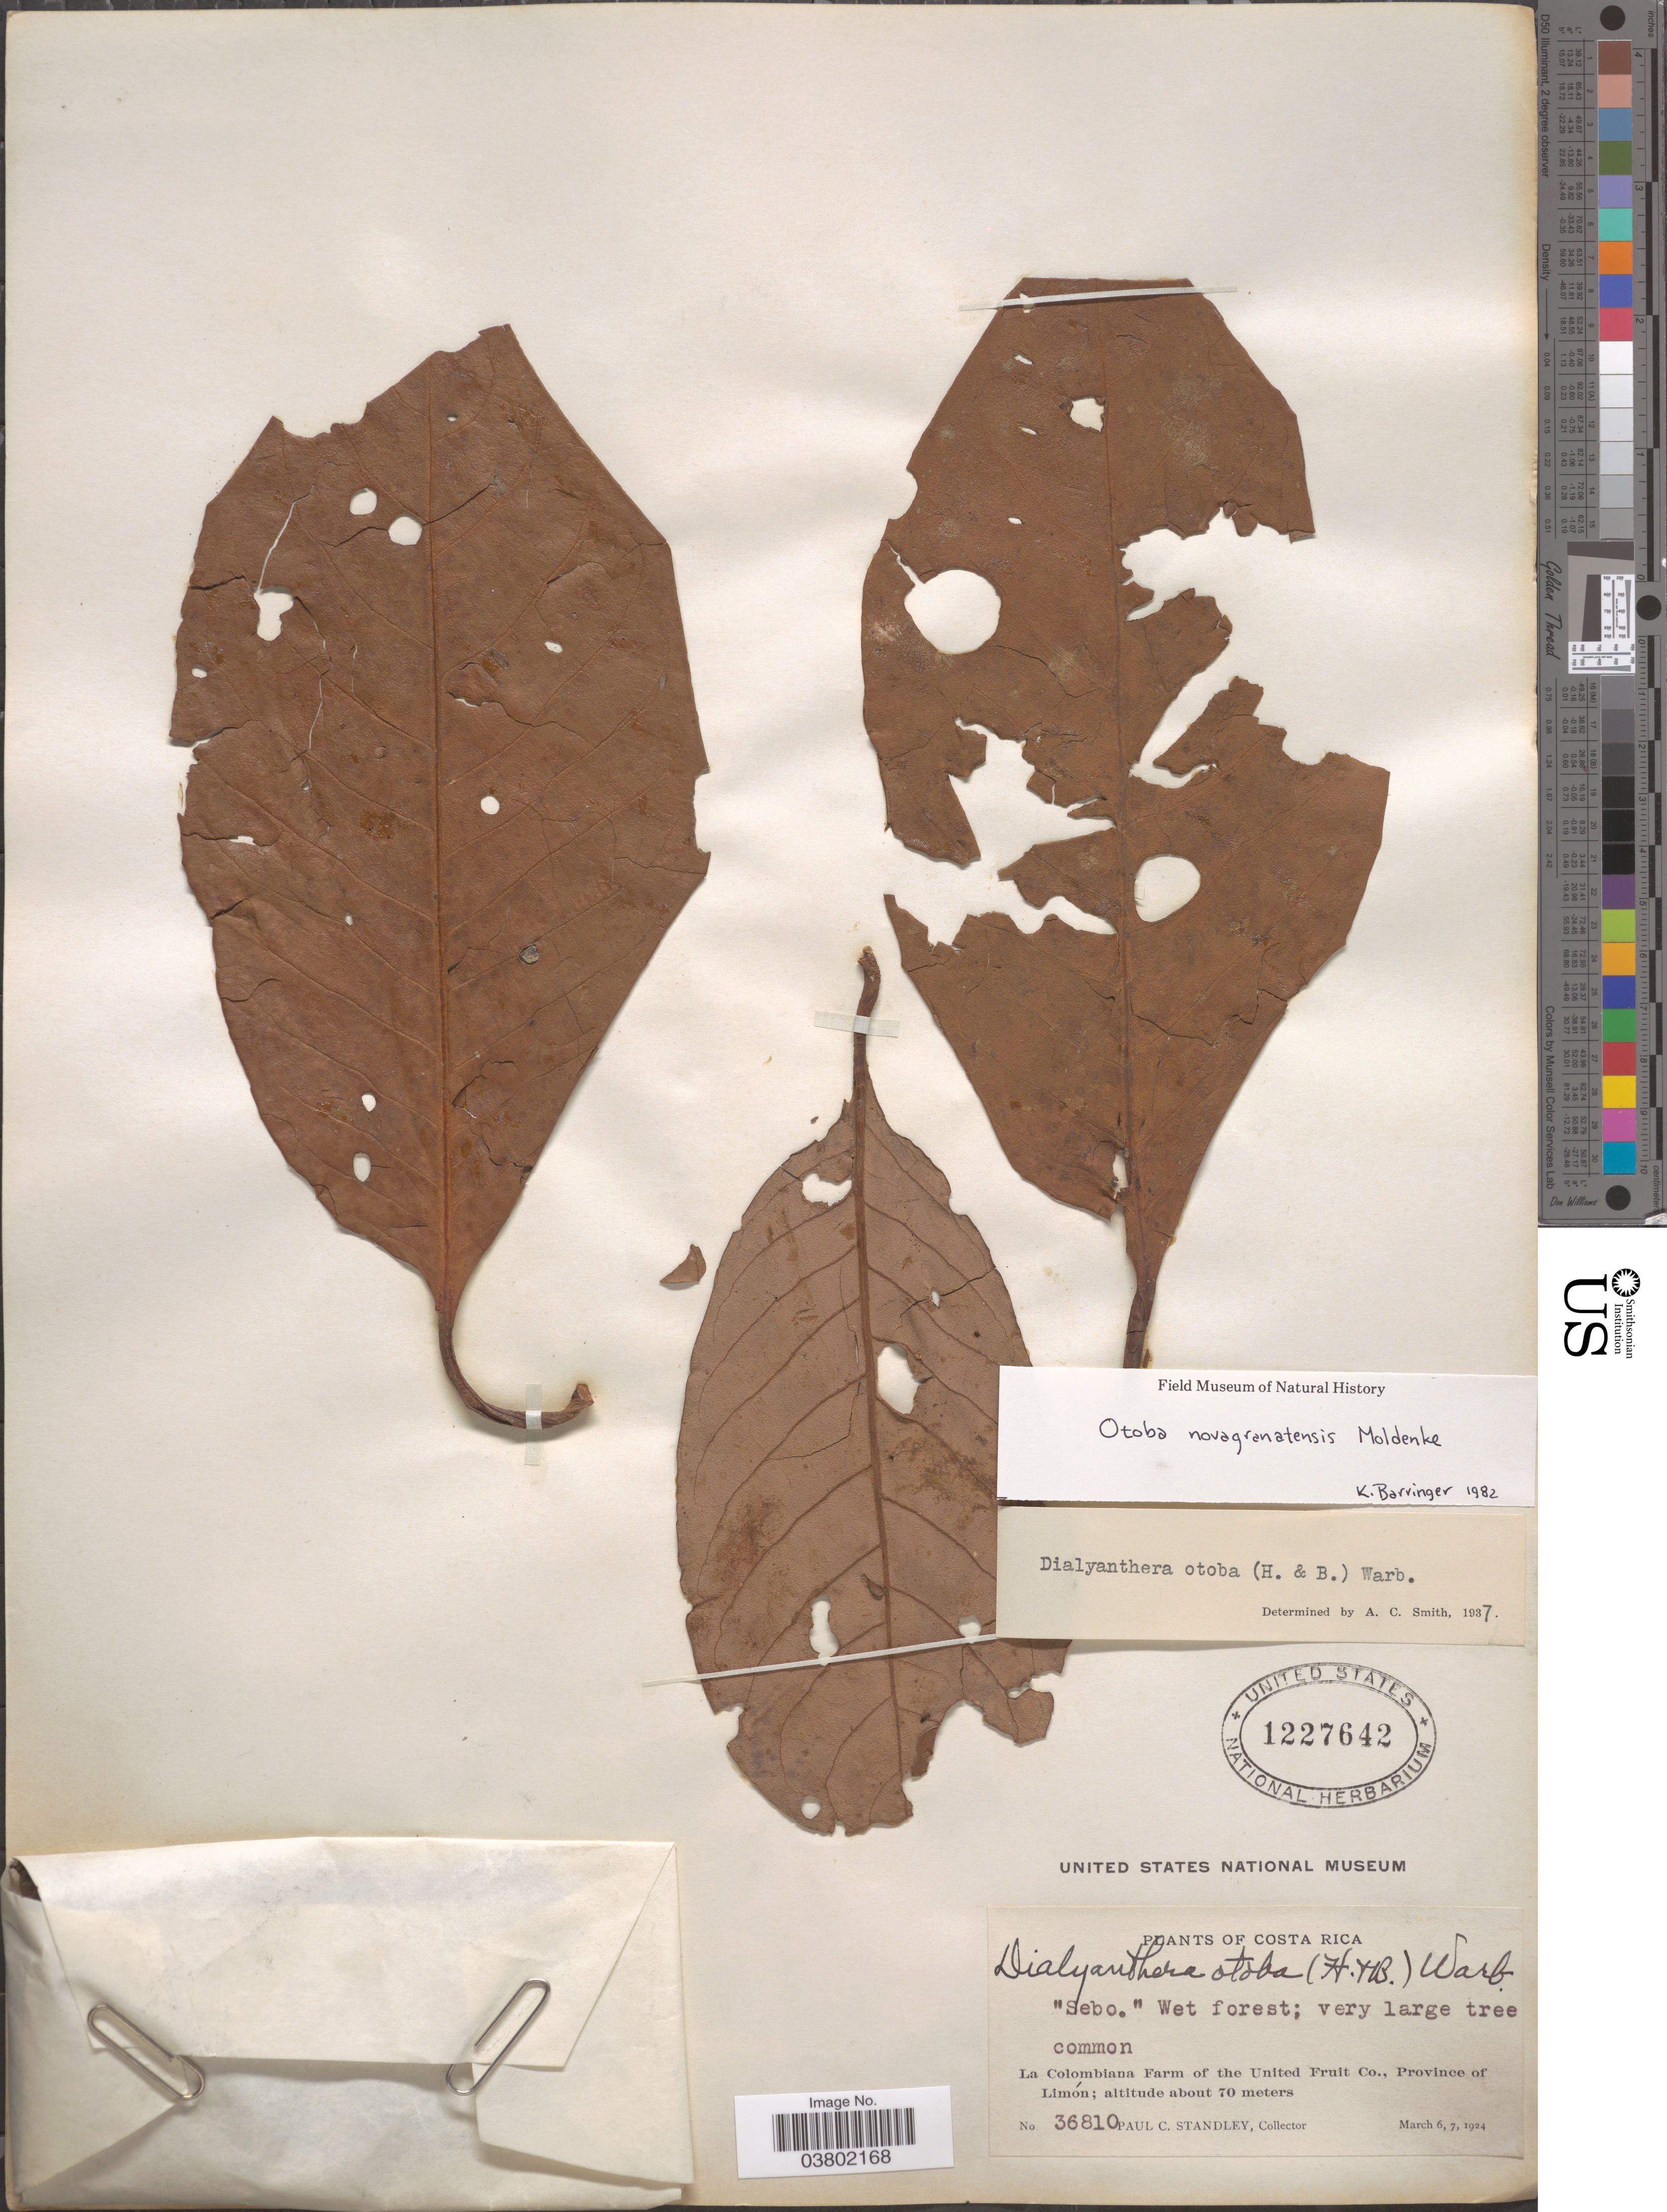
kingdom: Plantae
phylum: Tracheophyta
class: Magnoliopsida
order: Magnoliales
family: Myristicaceae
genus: Otoba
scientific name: Otoba novogranatensis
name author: Moldenke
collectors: P. C. Standley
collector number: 36810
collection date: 1924-03-06/1924-03-07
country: Costa Rica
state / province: Limón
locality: La Colombiana Farm of the United Fruit Co.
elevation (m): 70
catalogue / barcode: US 1227642